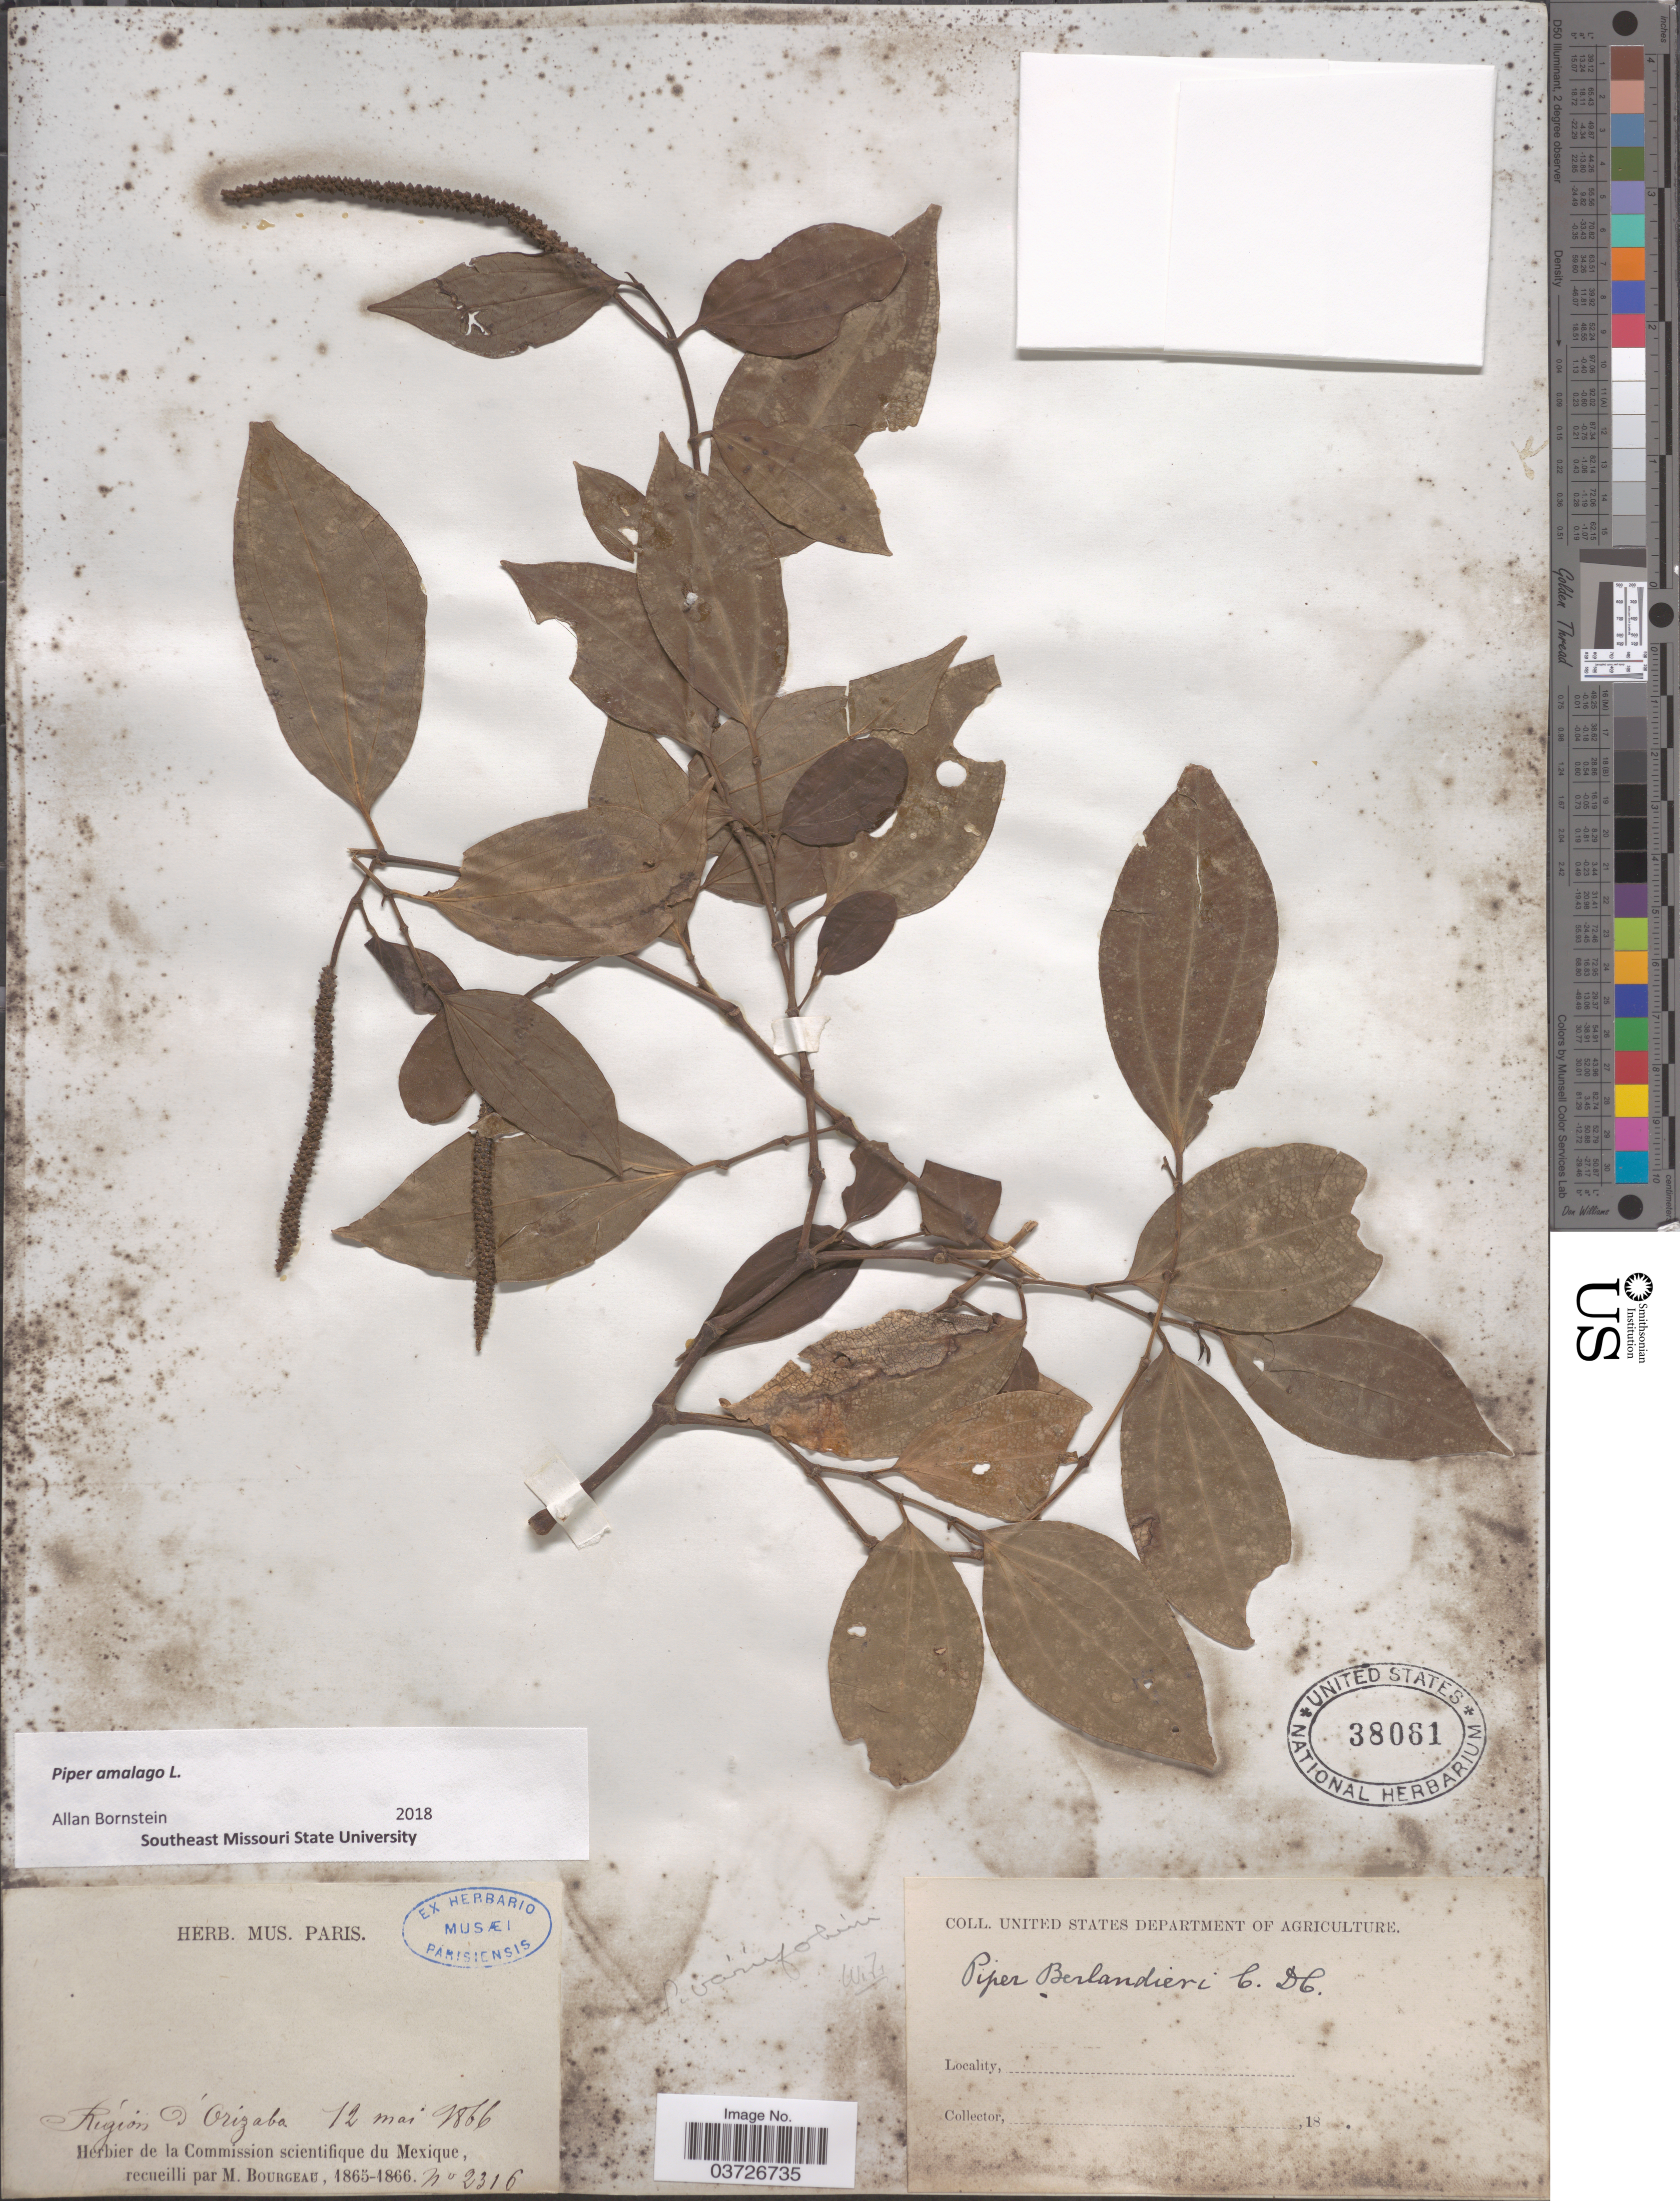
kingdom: Plantae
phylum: Tracheophyta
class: Magnoliopsida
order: Piperales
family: Piperaceae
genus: Piper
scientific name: Piper amalago var. medium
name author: (Jacq.) Yunck.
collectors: M. Bourgeau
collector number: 2316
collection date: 1866-05-12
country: Mexico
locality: Region d'Orizaba.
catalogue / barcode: US 38061